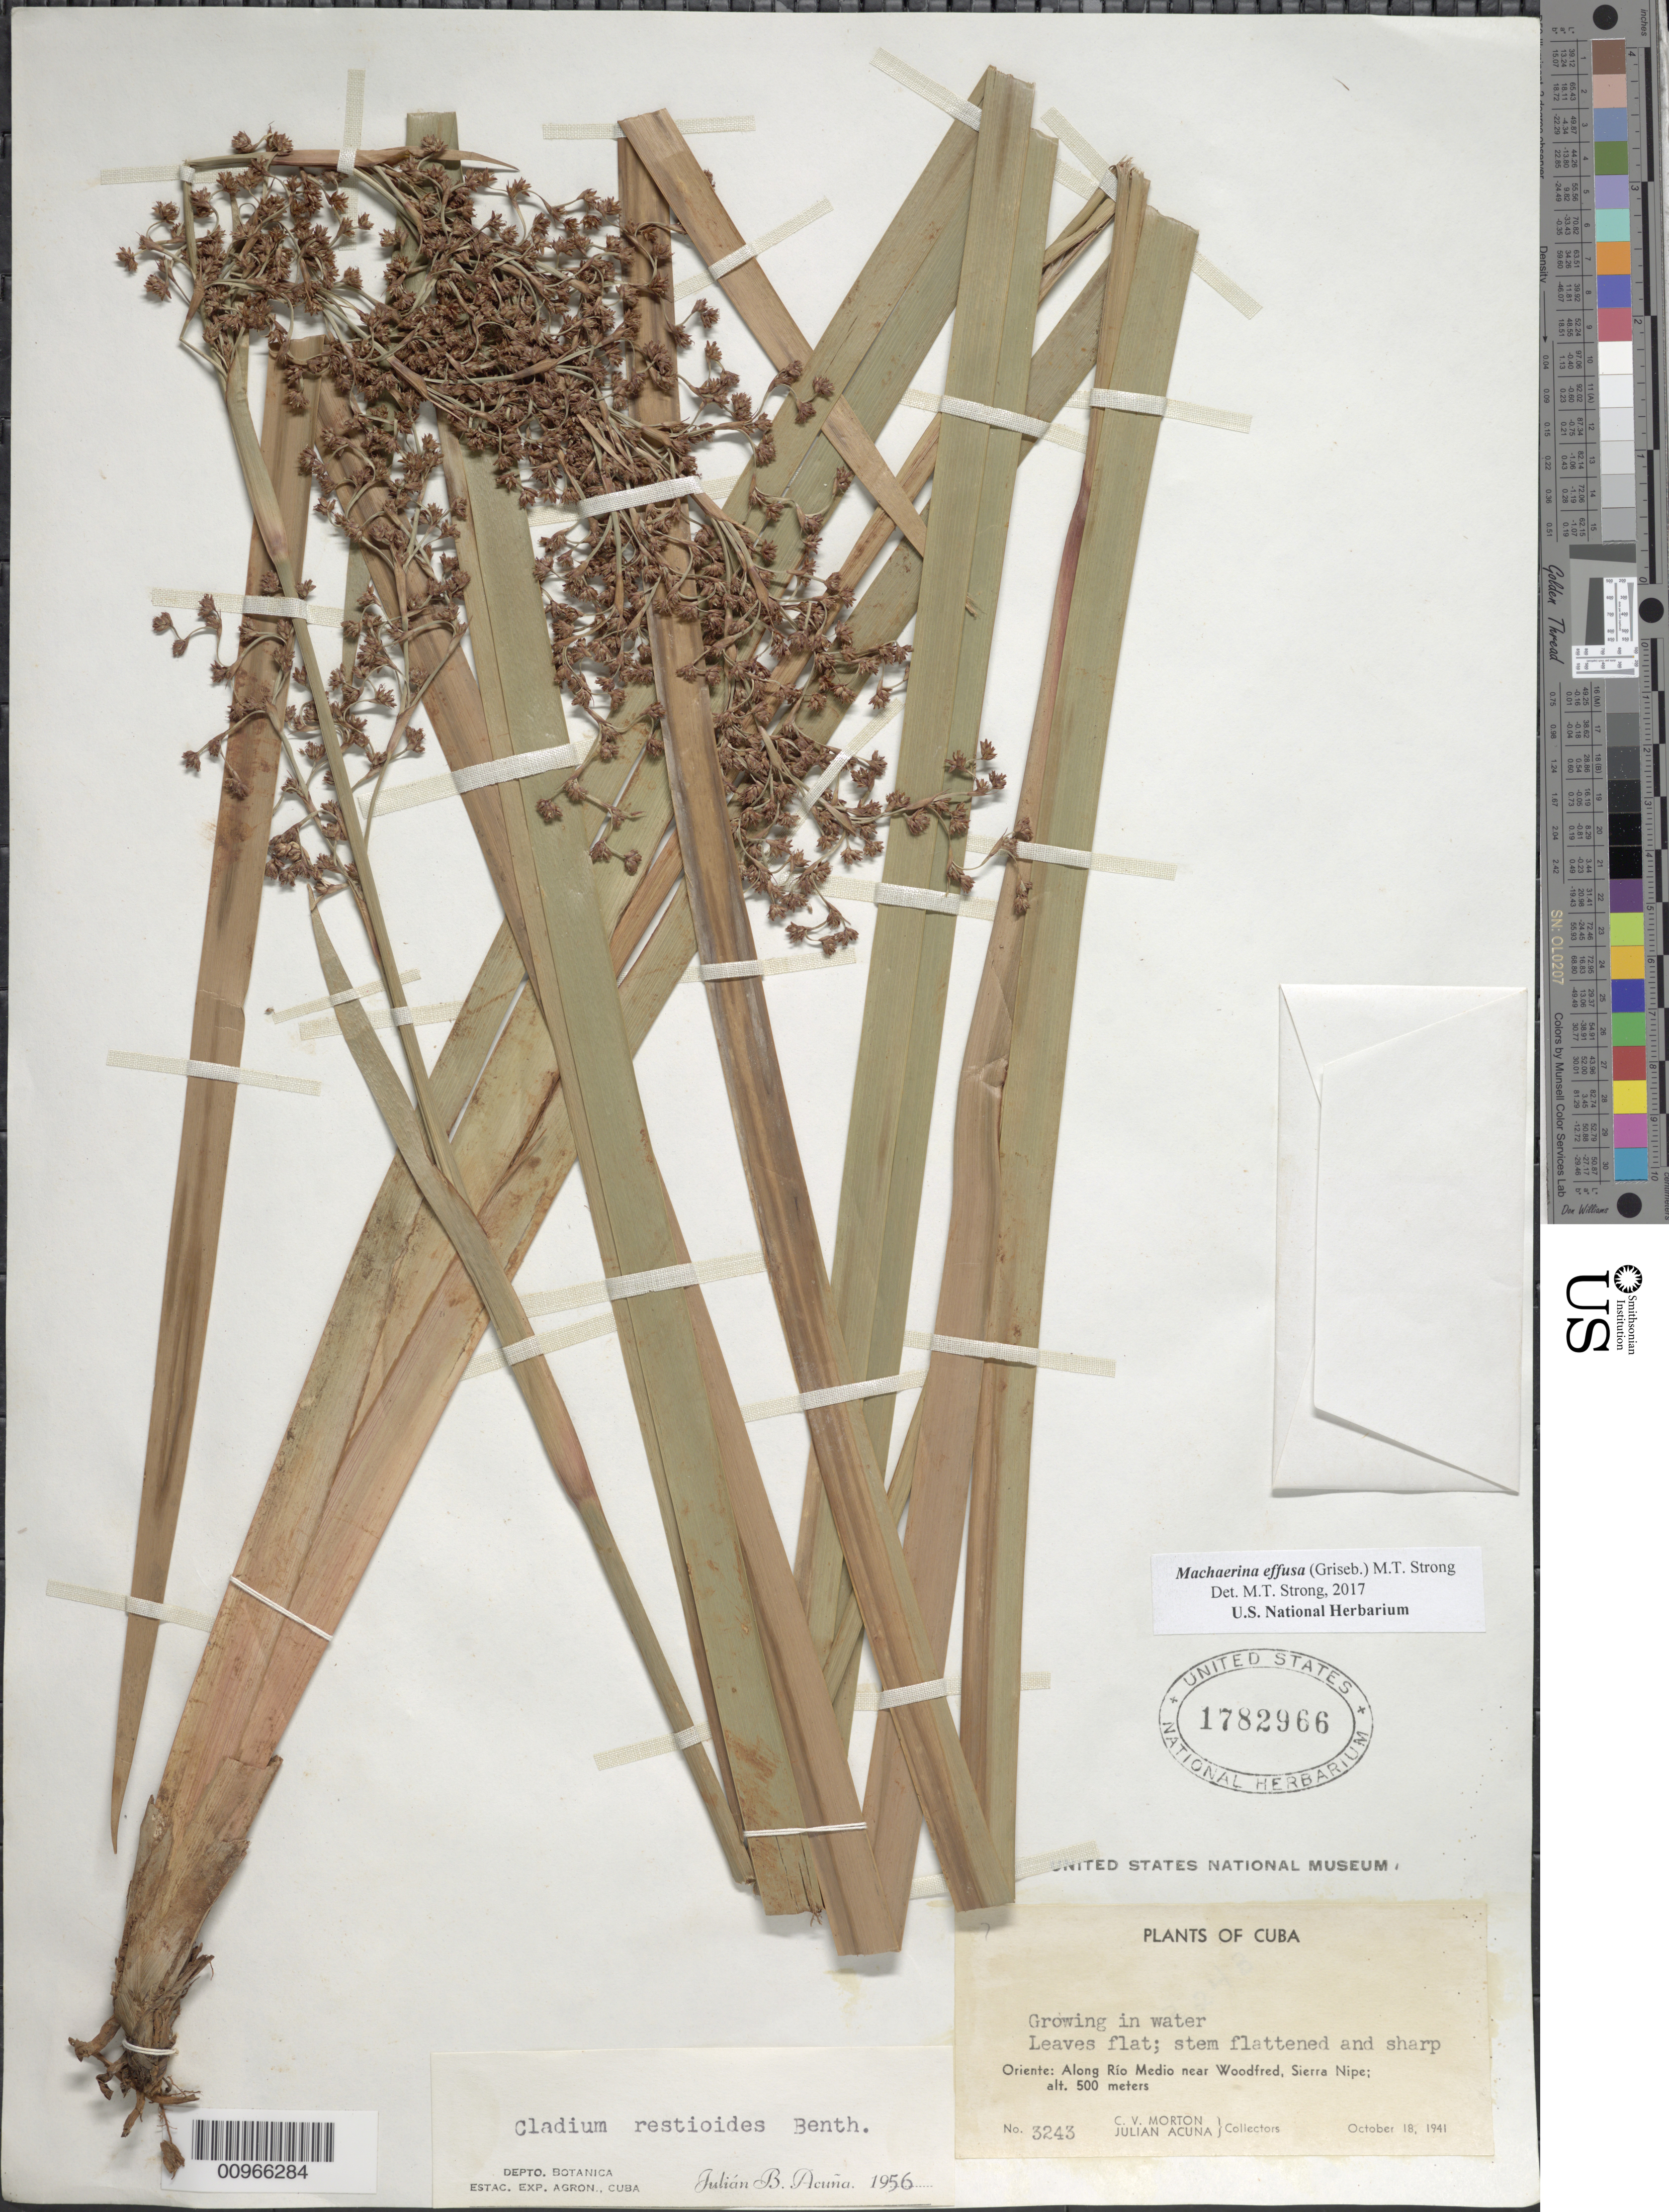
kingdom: Plantae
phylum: Tracheophyta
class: Liliopsida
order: Poales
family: Cyperaceae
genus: Machaerina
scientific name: Machaerina effusa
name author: (Griseb.) M.T. Strong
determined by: Strong, M. T., (US), Smithsonian Institution - National Museum of Natural History (UNITED STATES)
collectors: C. V. Morton & J. Acuña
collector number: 3243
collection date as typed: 18 Oct 1941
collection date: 1941-10-18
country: Cuba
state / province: Holguín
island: Cuba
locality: Along Río Medio near Woodfred, Sierra Nipe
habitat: Growing in water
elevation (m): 500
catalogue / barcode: US 1782966